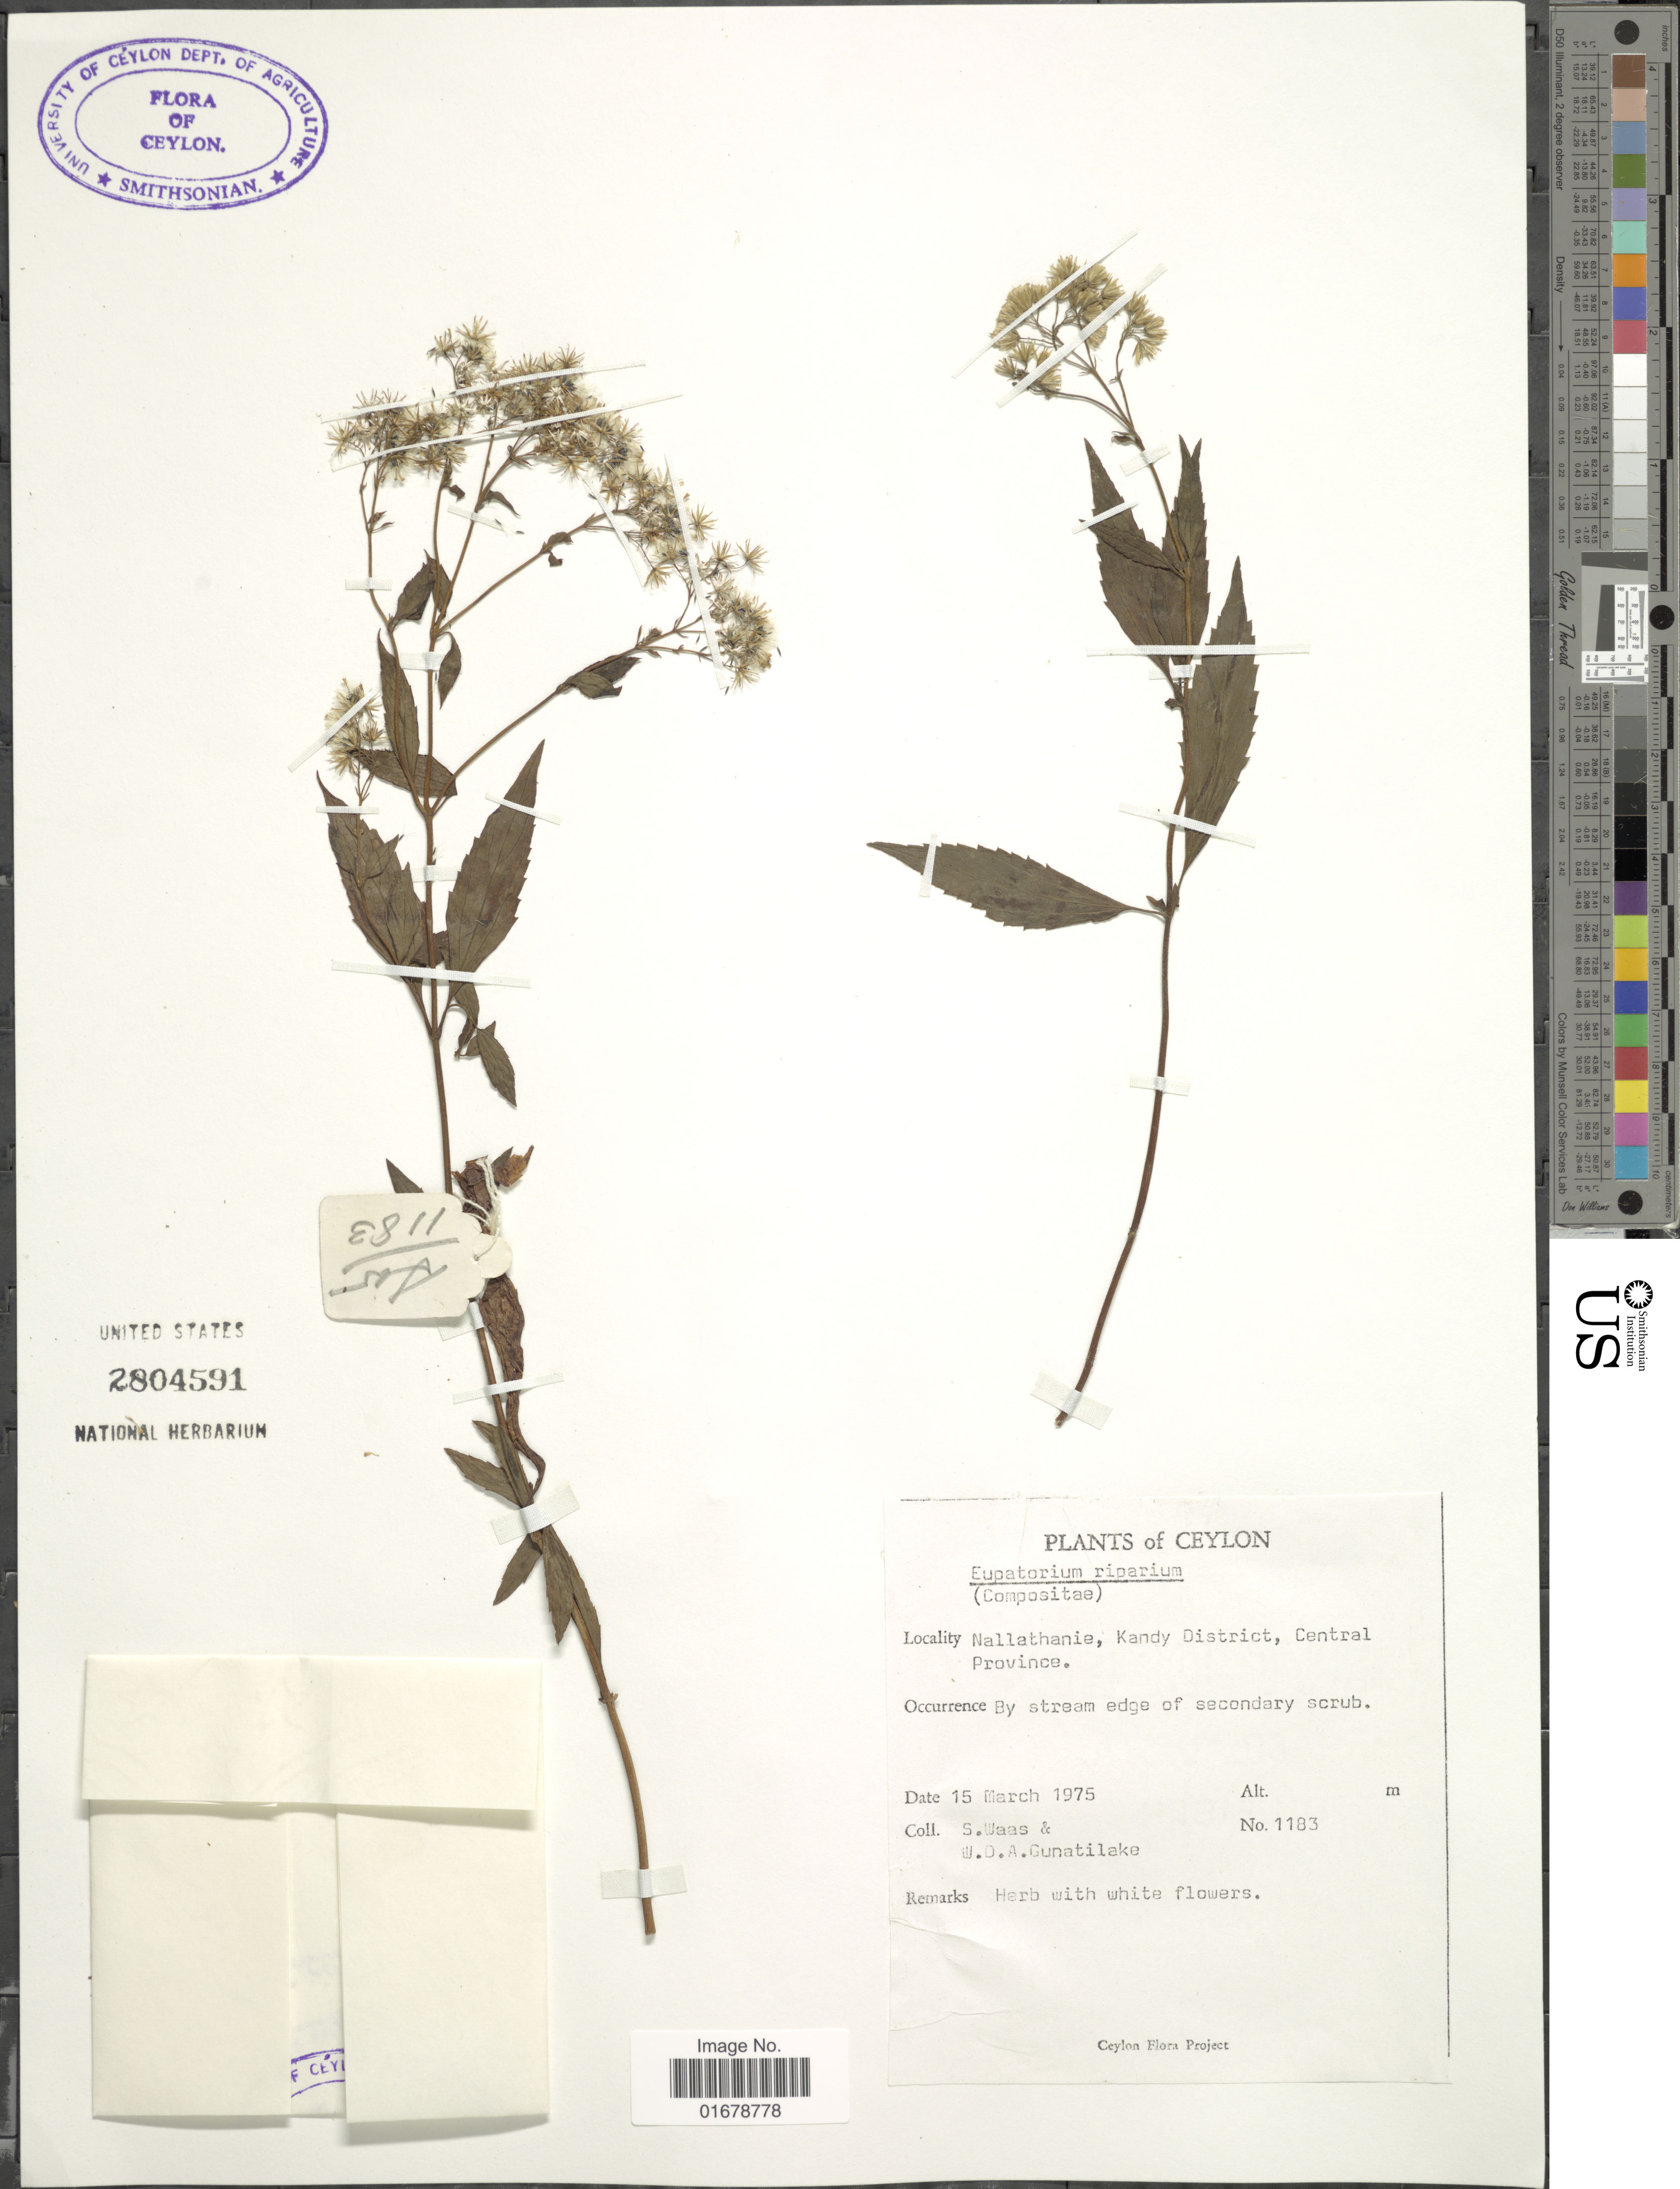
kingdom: Plantae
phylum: Tracheophyta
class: Magnoliopsida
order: Asterales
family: Asteraceae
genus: Ageratina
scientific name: Ageratina riparia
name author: (Regel) R.M. King & H. Rob.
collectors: S. Waas & W. D. Gunatilake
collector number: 1183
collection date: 1975-03-15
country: Sri Lanka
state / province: Central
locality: Nallathanie, Kandy District, Central Province, Ceylon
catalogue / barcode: US 2804591